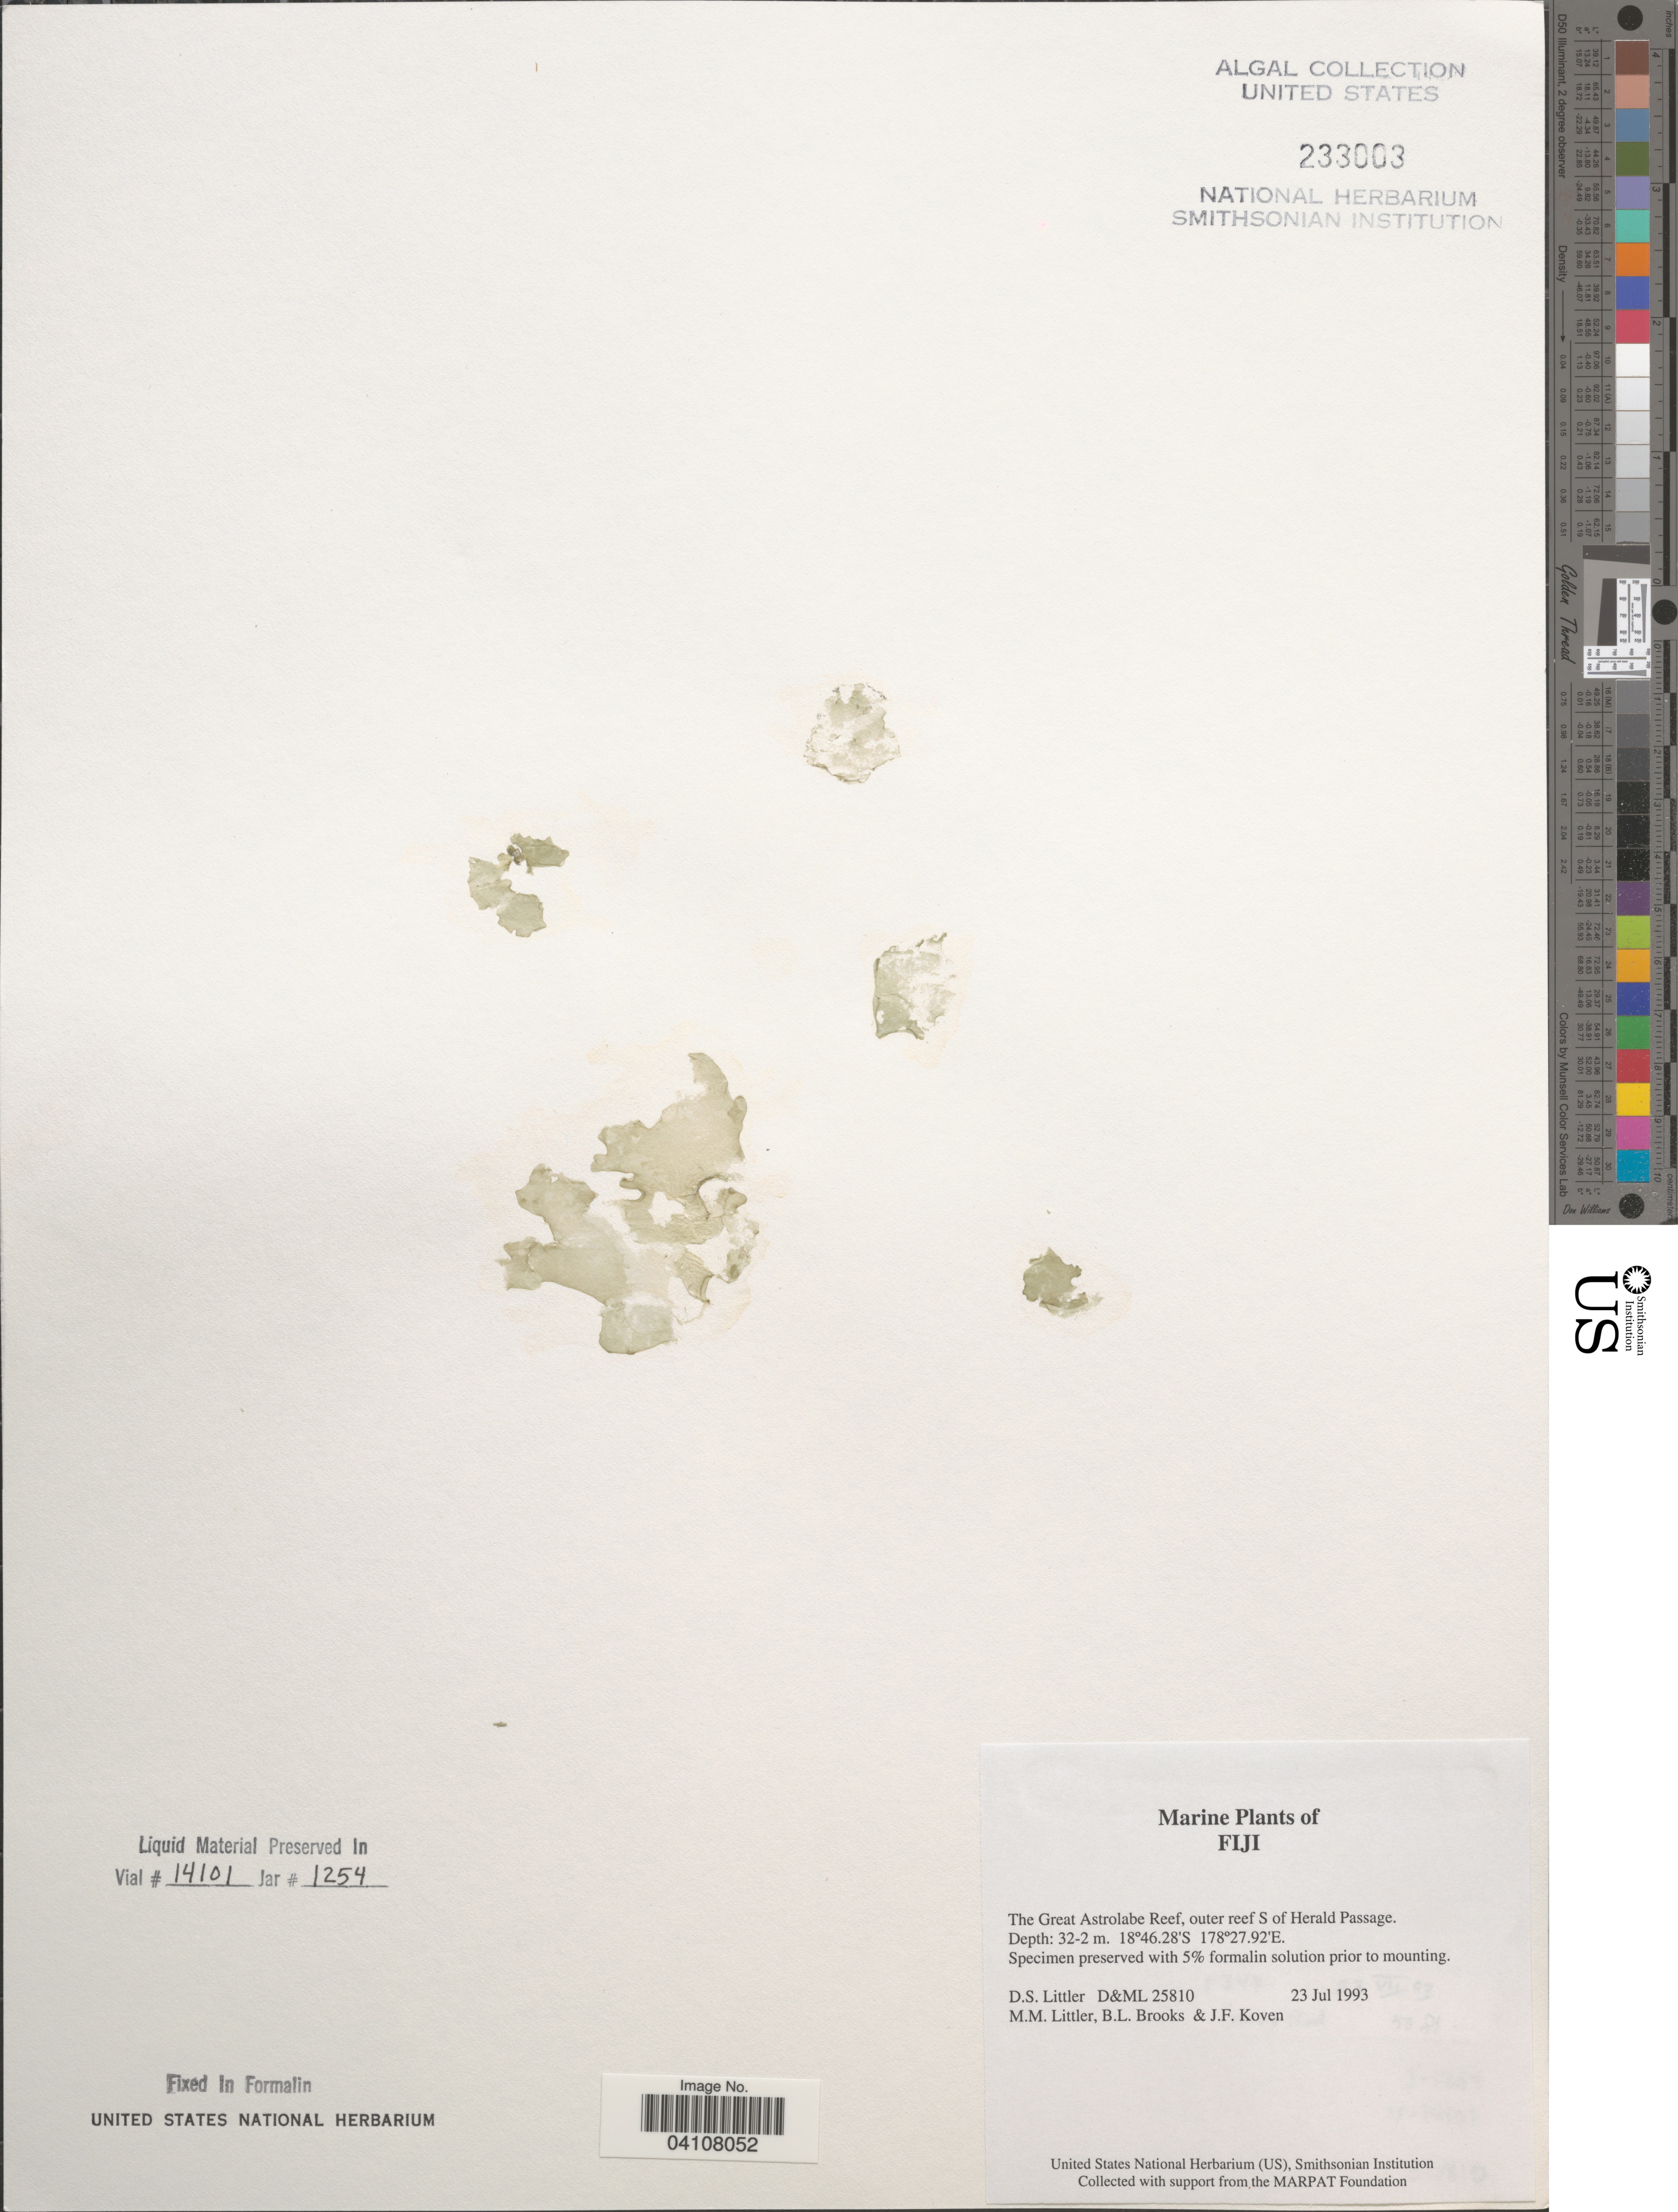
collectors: D. S. Littler, B. Brooks & J. Koven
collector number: D&ML25810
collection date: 1993-07-23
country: Fiji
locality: The Great Astrolabe Reef, outer reef S of Herald Passage.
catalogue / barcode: US 233003